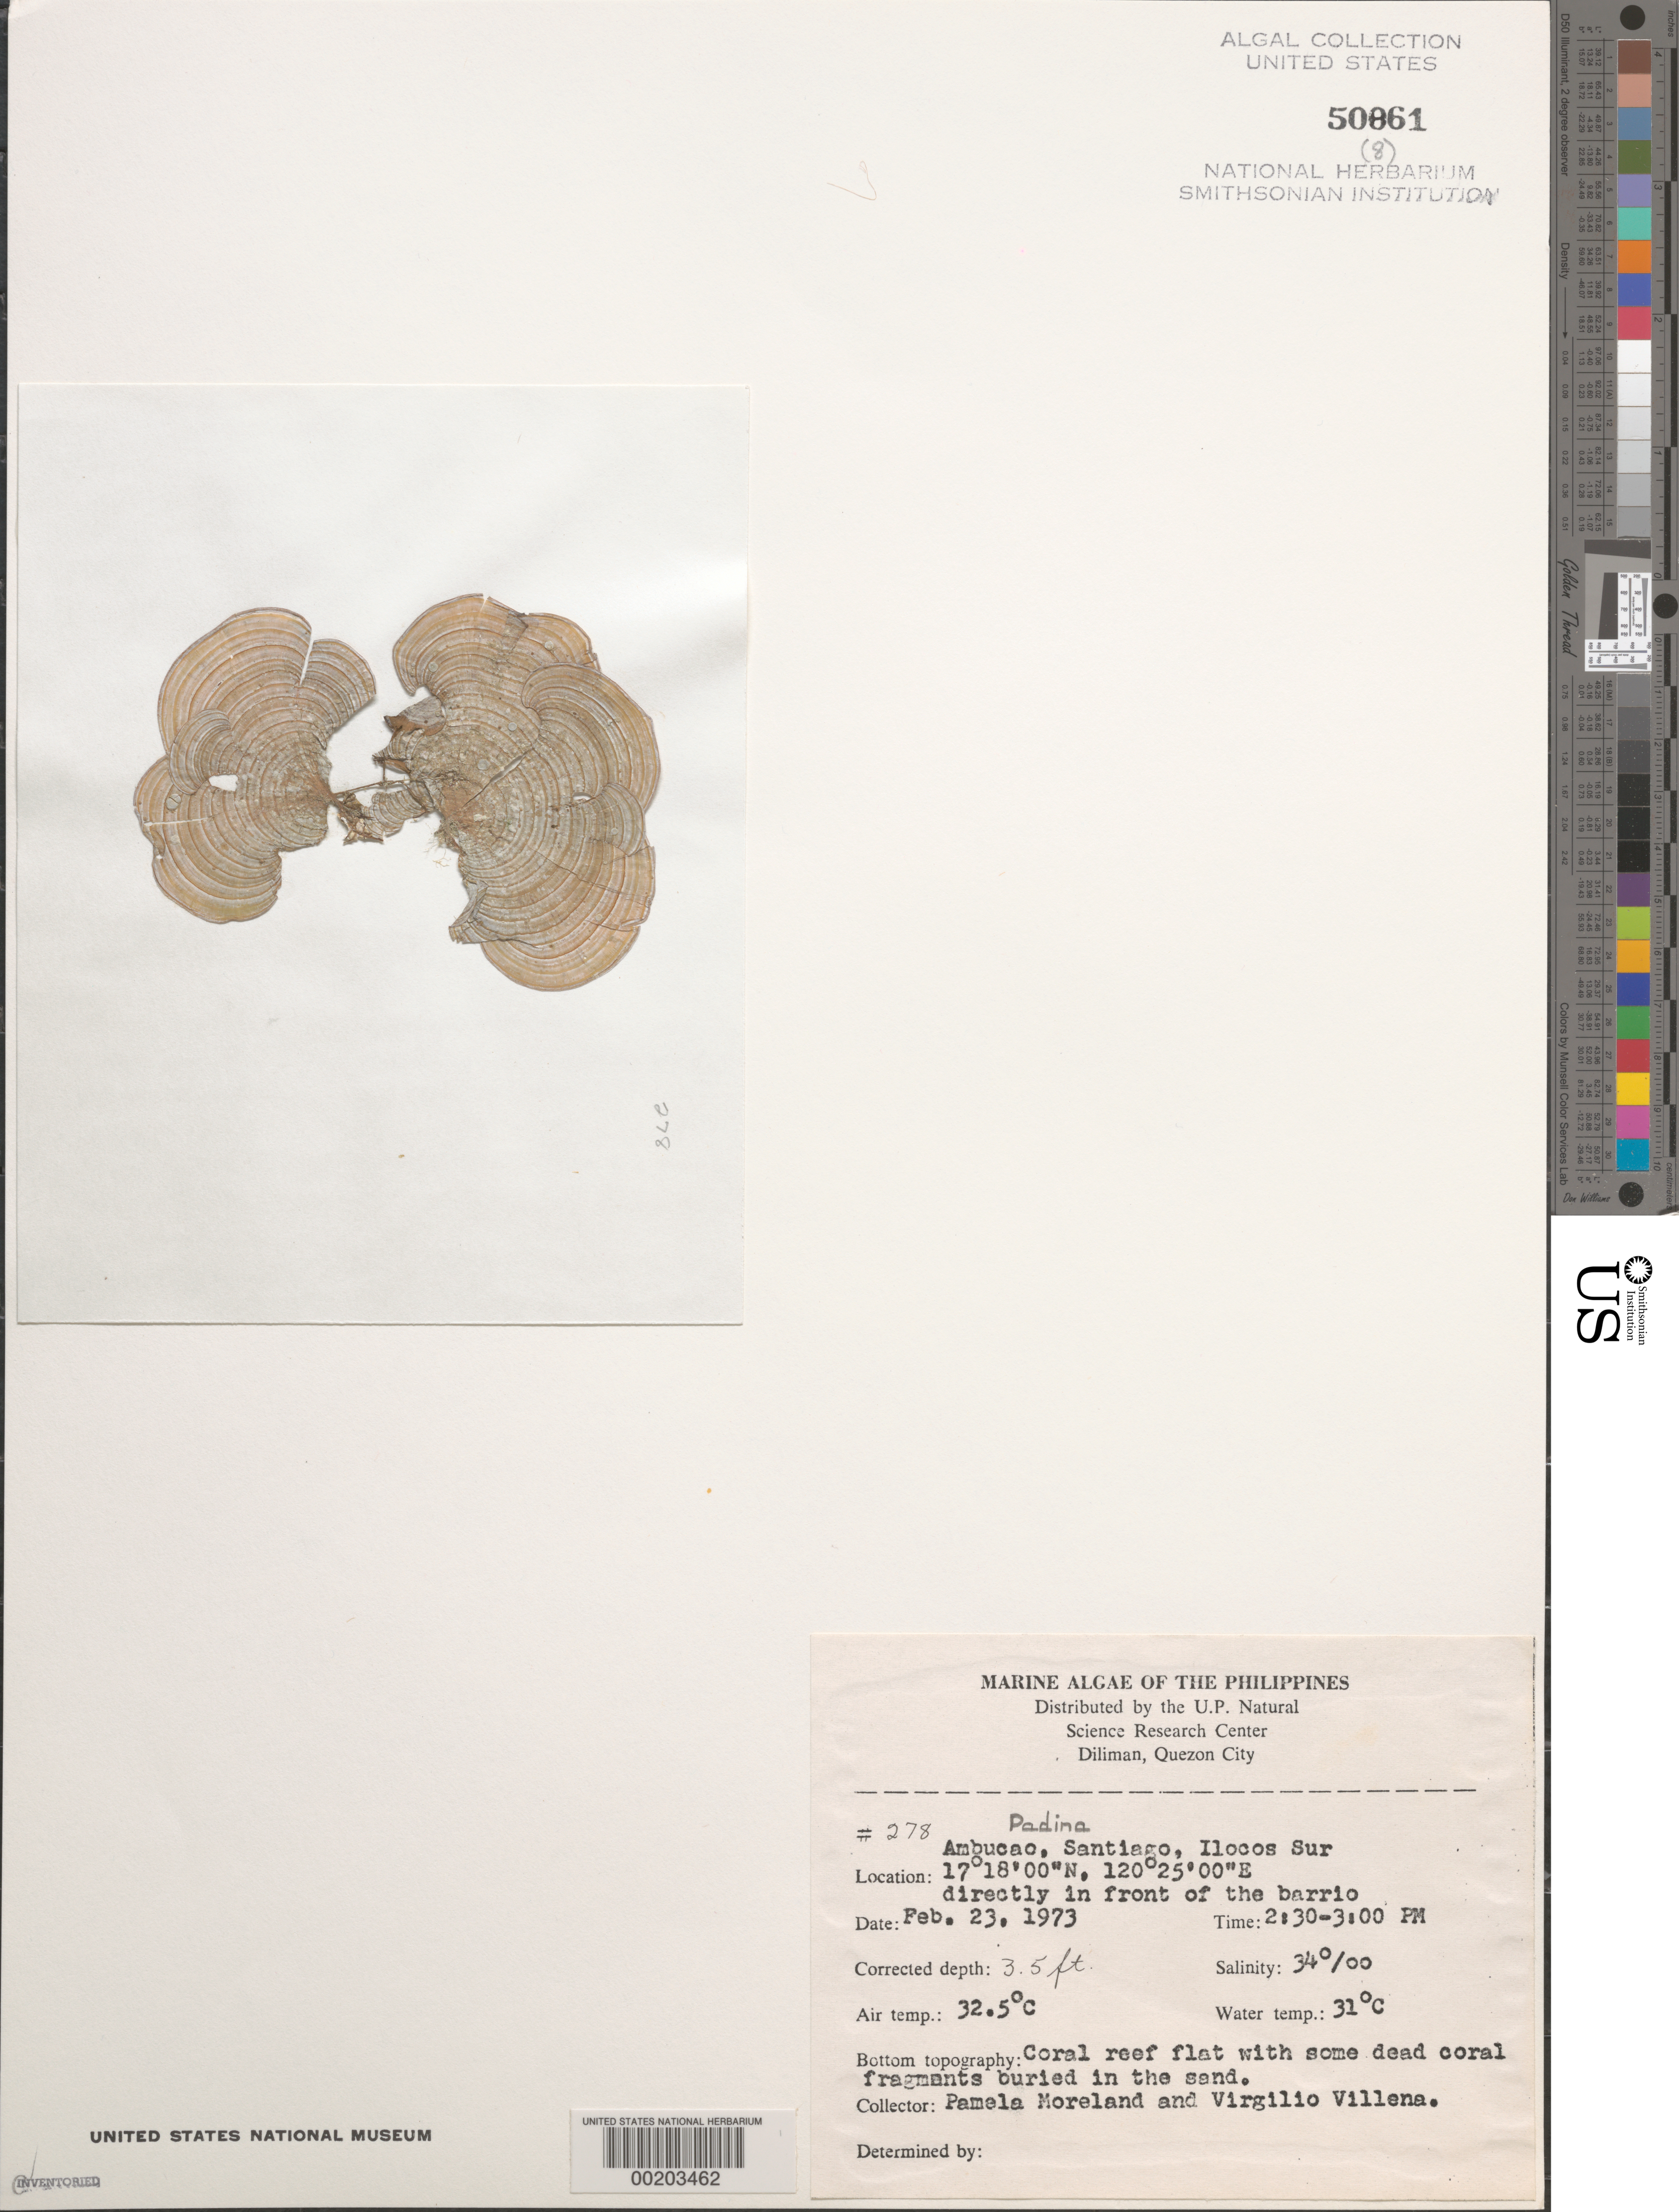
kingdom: Chromista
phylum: Ochrophyta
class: Phaeophyceae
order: Dictyotales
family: Dictyotaceae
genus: Padina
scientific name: Padina sp.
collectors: P. Moreland & V. Villena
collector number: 278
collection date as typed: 23 Feb 1973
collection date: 1973-02-23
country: Philippines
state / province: Ilocos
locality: Ambucao, santiago, ilocos sur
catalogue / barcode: US 50861